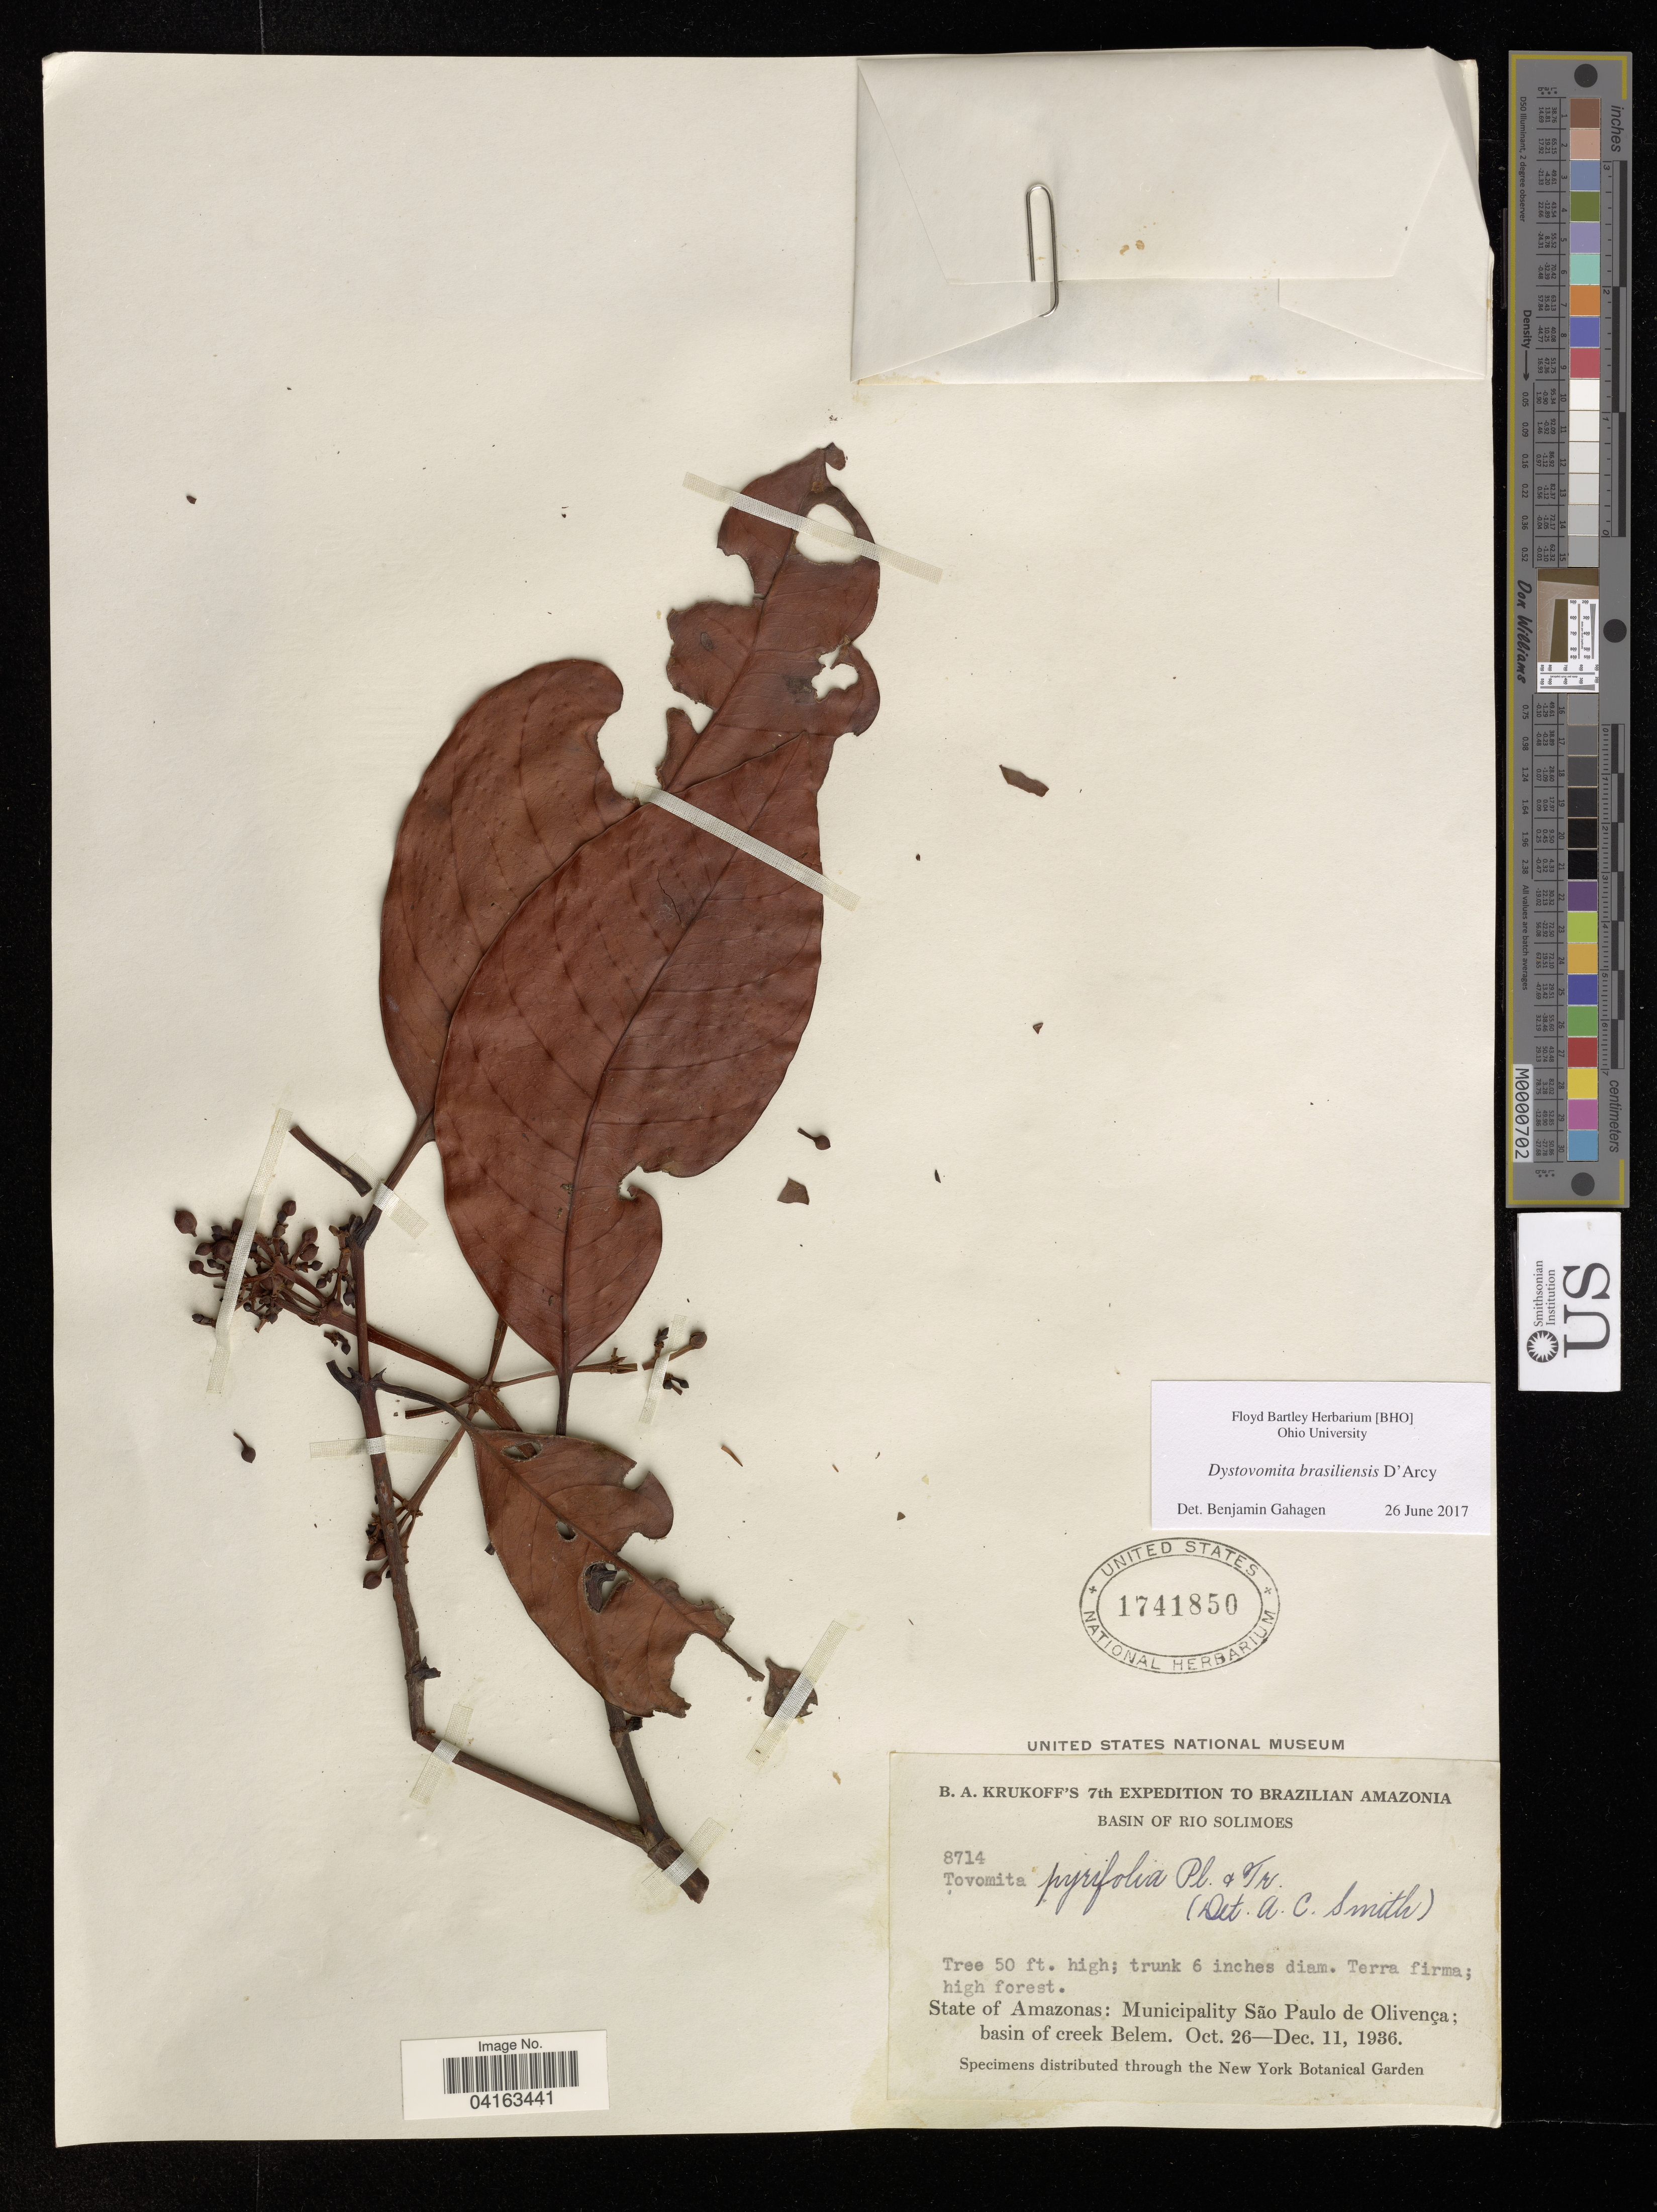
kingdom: Plantae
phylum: Tracheophyta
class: Magnoliopsida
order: Malpighiales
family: Clusiaceae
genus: Dystovomita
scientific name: Dystovomita brasiliensis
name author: D'Arcy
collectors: B. A. Krukoff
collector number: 8714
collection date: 1936-10-26/1936-12-11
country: Brazil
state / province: Amazonas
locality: Brazilian Amazonia. Basin of Rio Solimoes. Municipality São Paulo de Olivença; basin of creek Belem.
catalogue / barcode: US 1741850